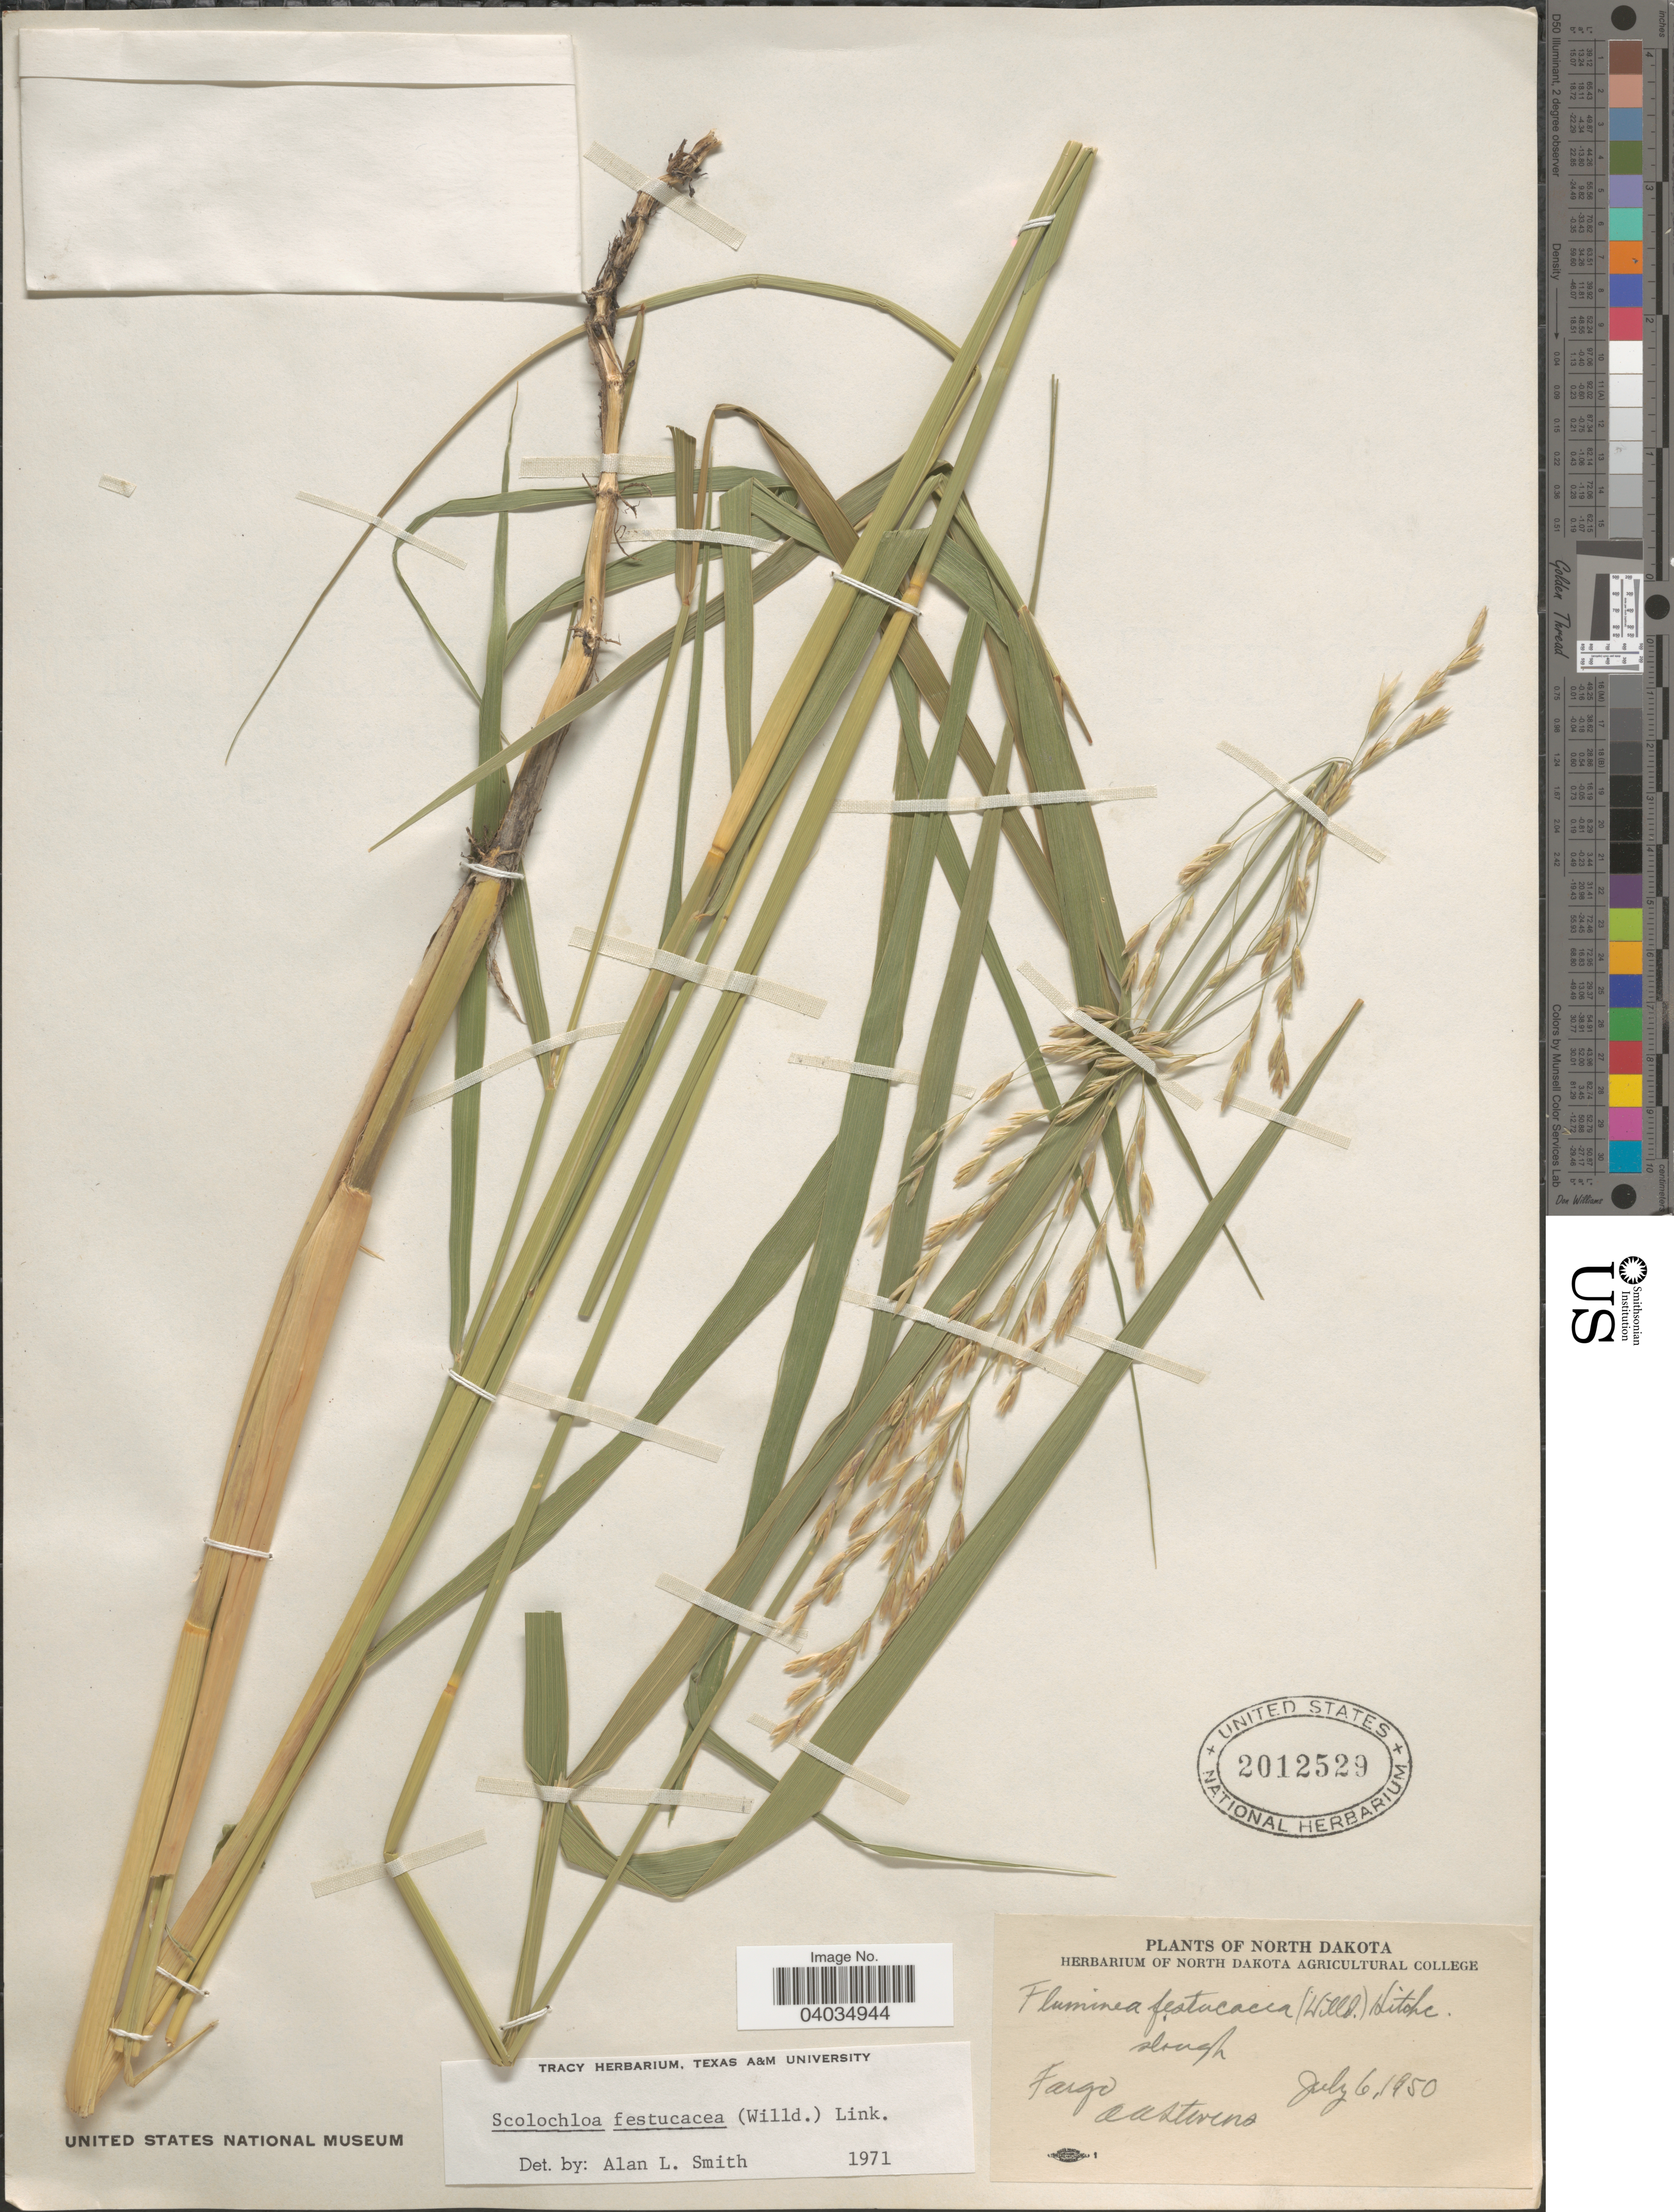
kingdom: Plantae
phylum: Tracheophyta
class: Liliopsida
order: Poales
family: Poaceae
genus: Scolochloa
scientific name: Scolochloa festucacea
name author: (Willd.) Link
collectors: O. A. Stevens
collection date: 1950-07-06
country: United States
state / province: North Dakota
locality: Fargo.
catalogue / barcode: US 2012529